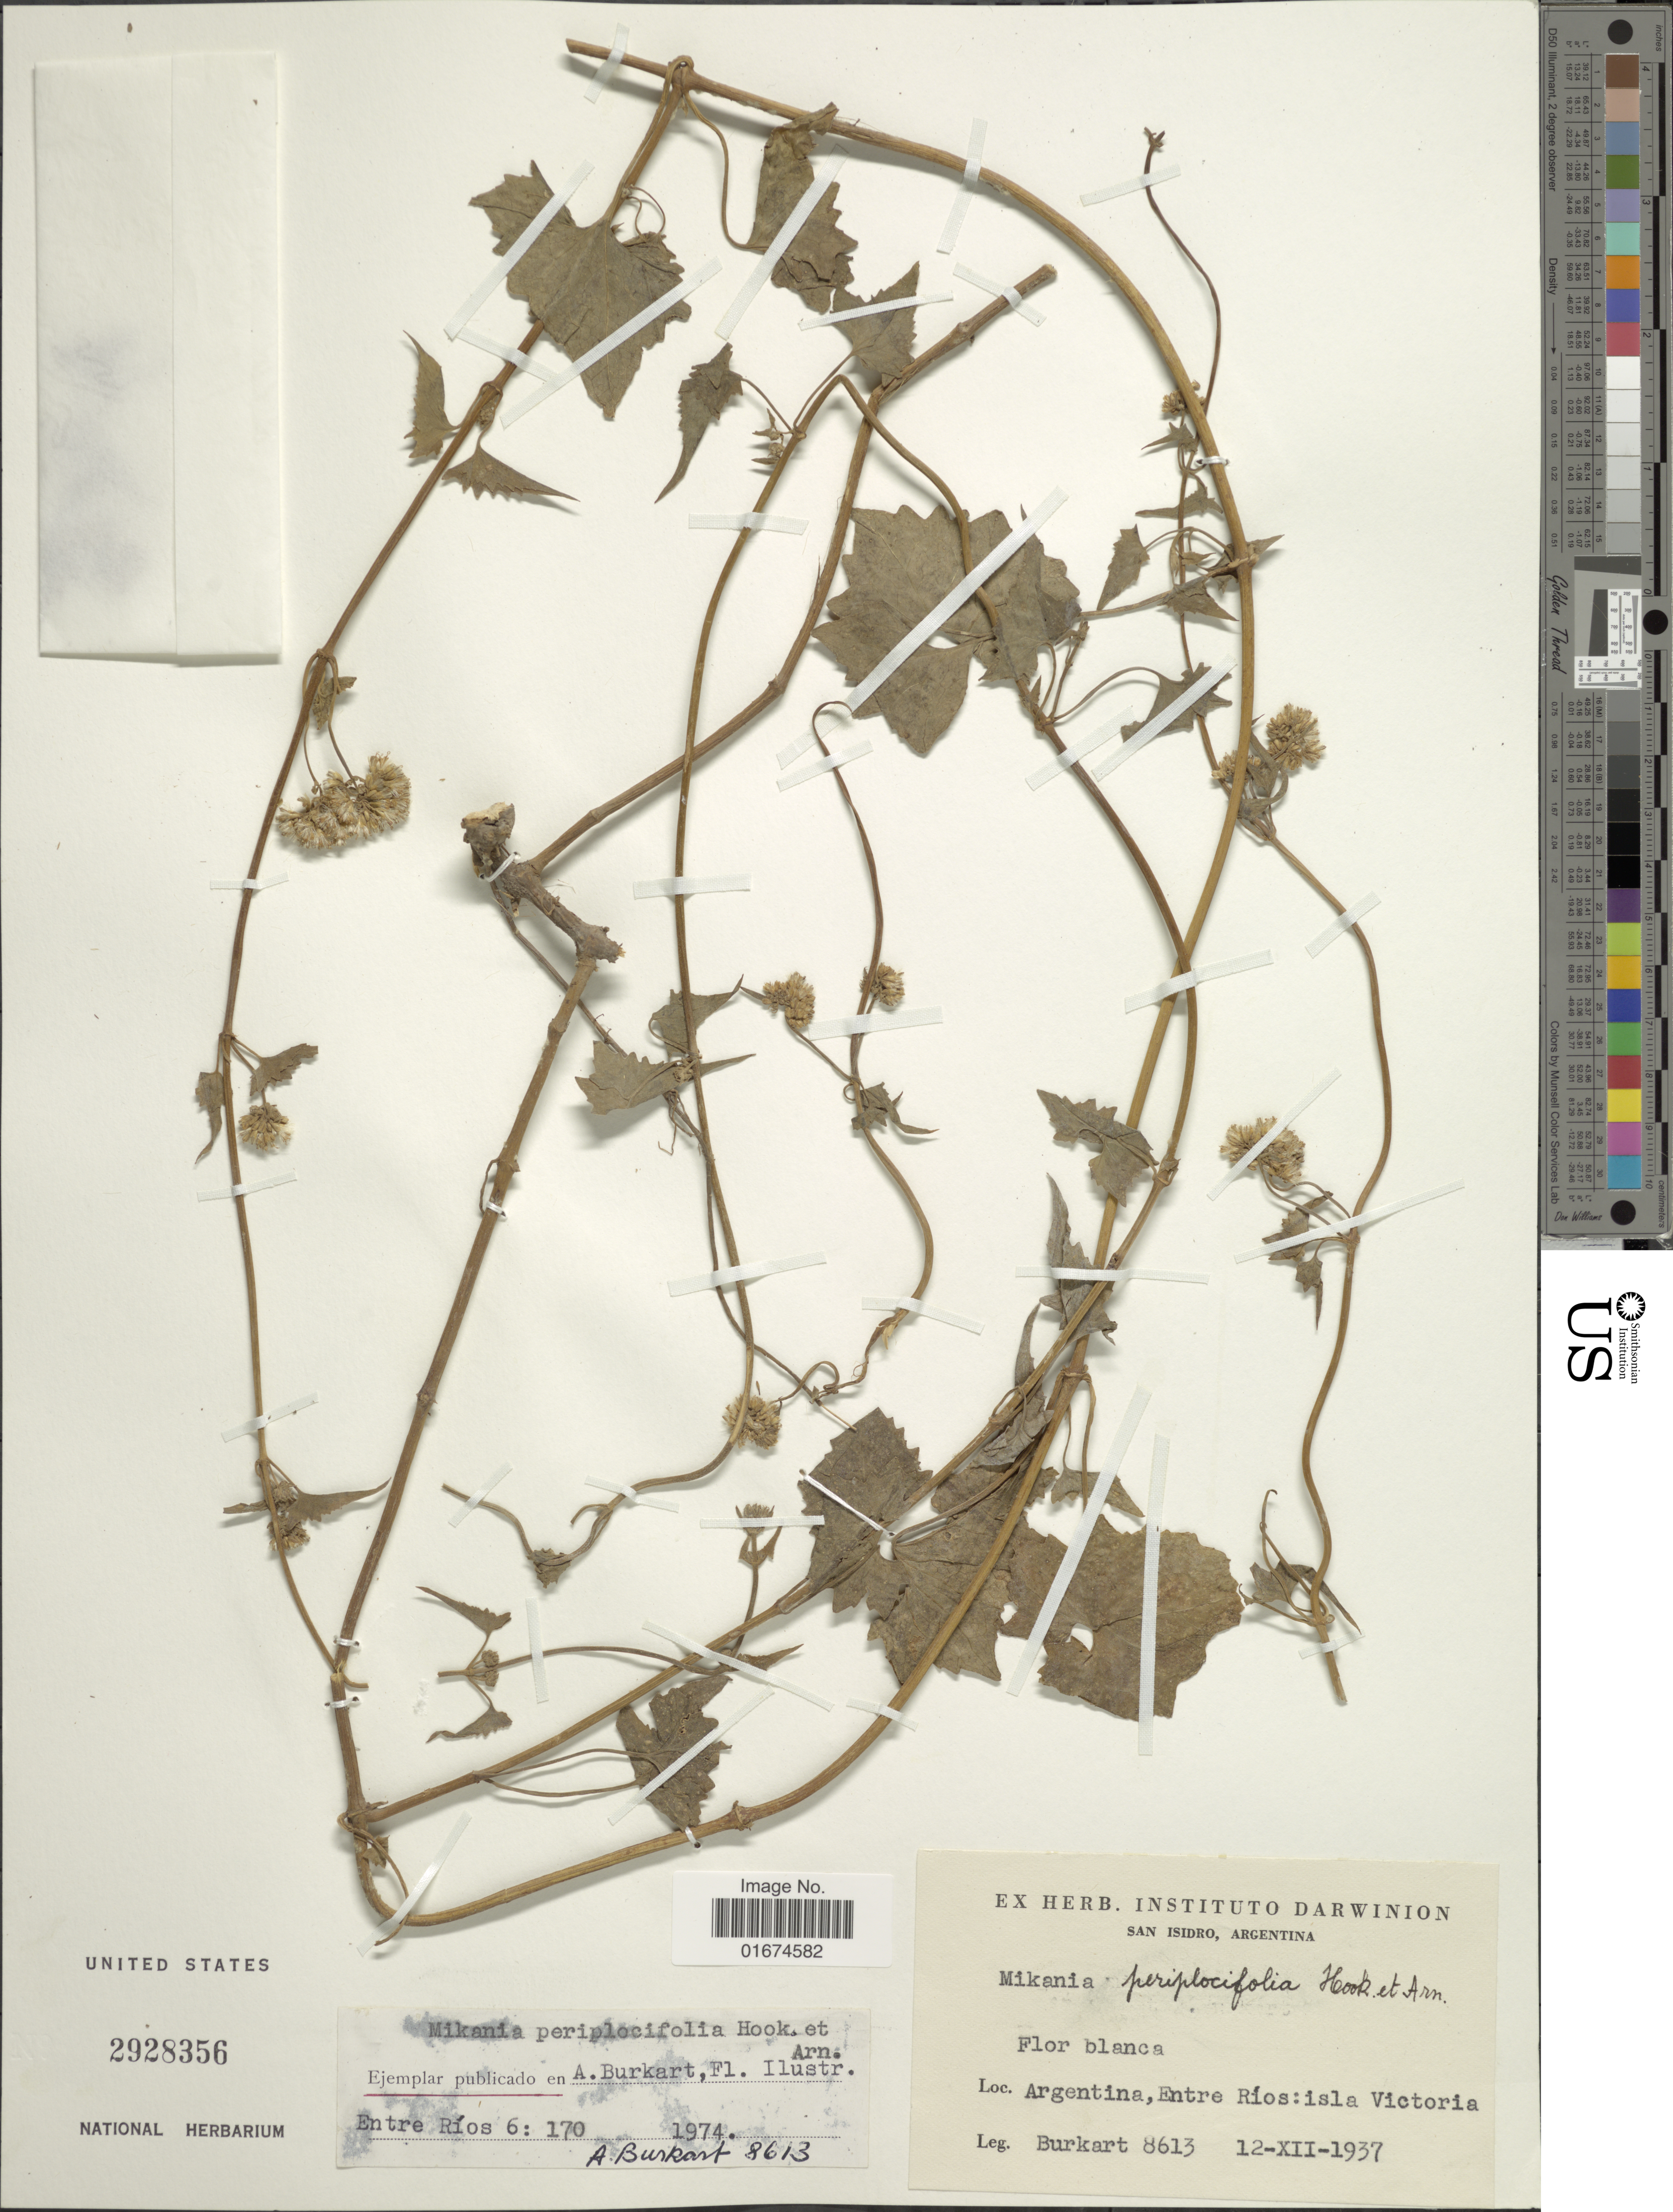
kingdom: Plantae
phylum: Tracheophyta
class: Magnoliopsida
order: Asterales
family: Asteraceae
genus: Mikania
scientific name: Mikania periplocifolia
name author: Hook. & Arn.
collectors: -- Burkart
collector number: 8613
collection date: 1937-12-12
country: Argentina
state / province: Entre Rios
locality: Isla Victoria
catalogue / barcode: US 2928356